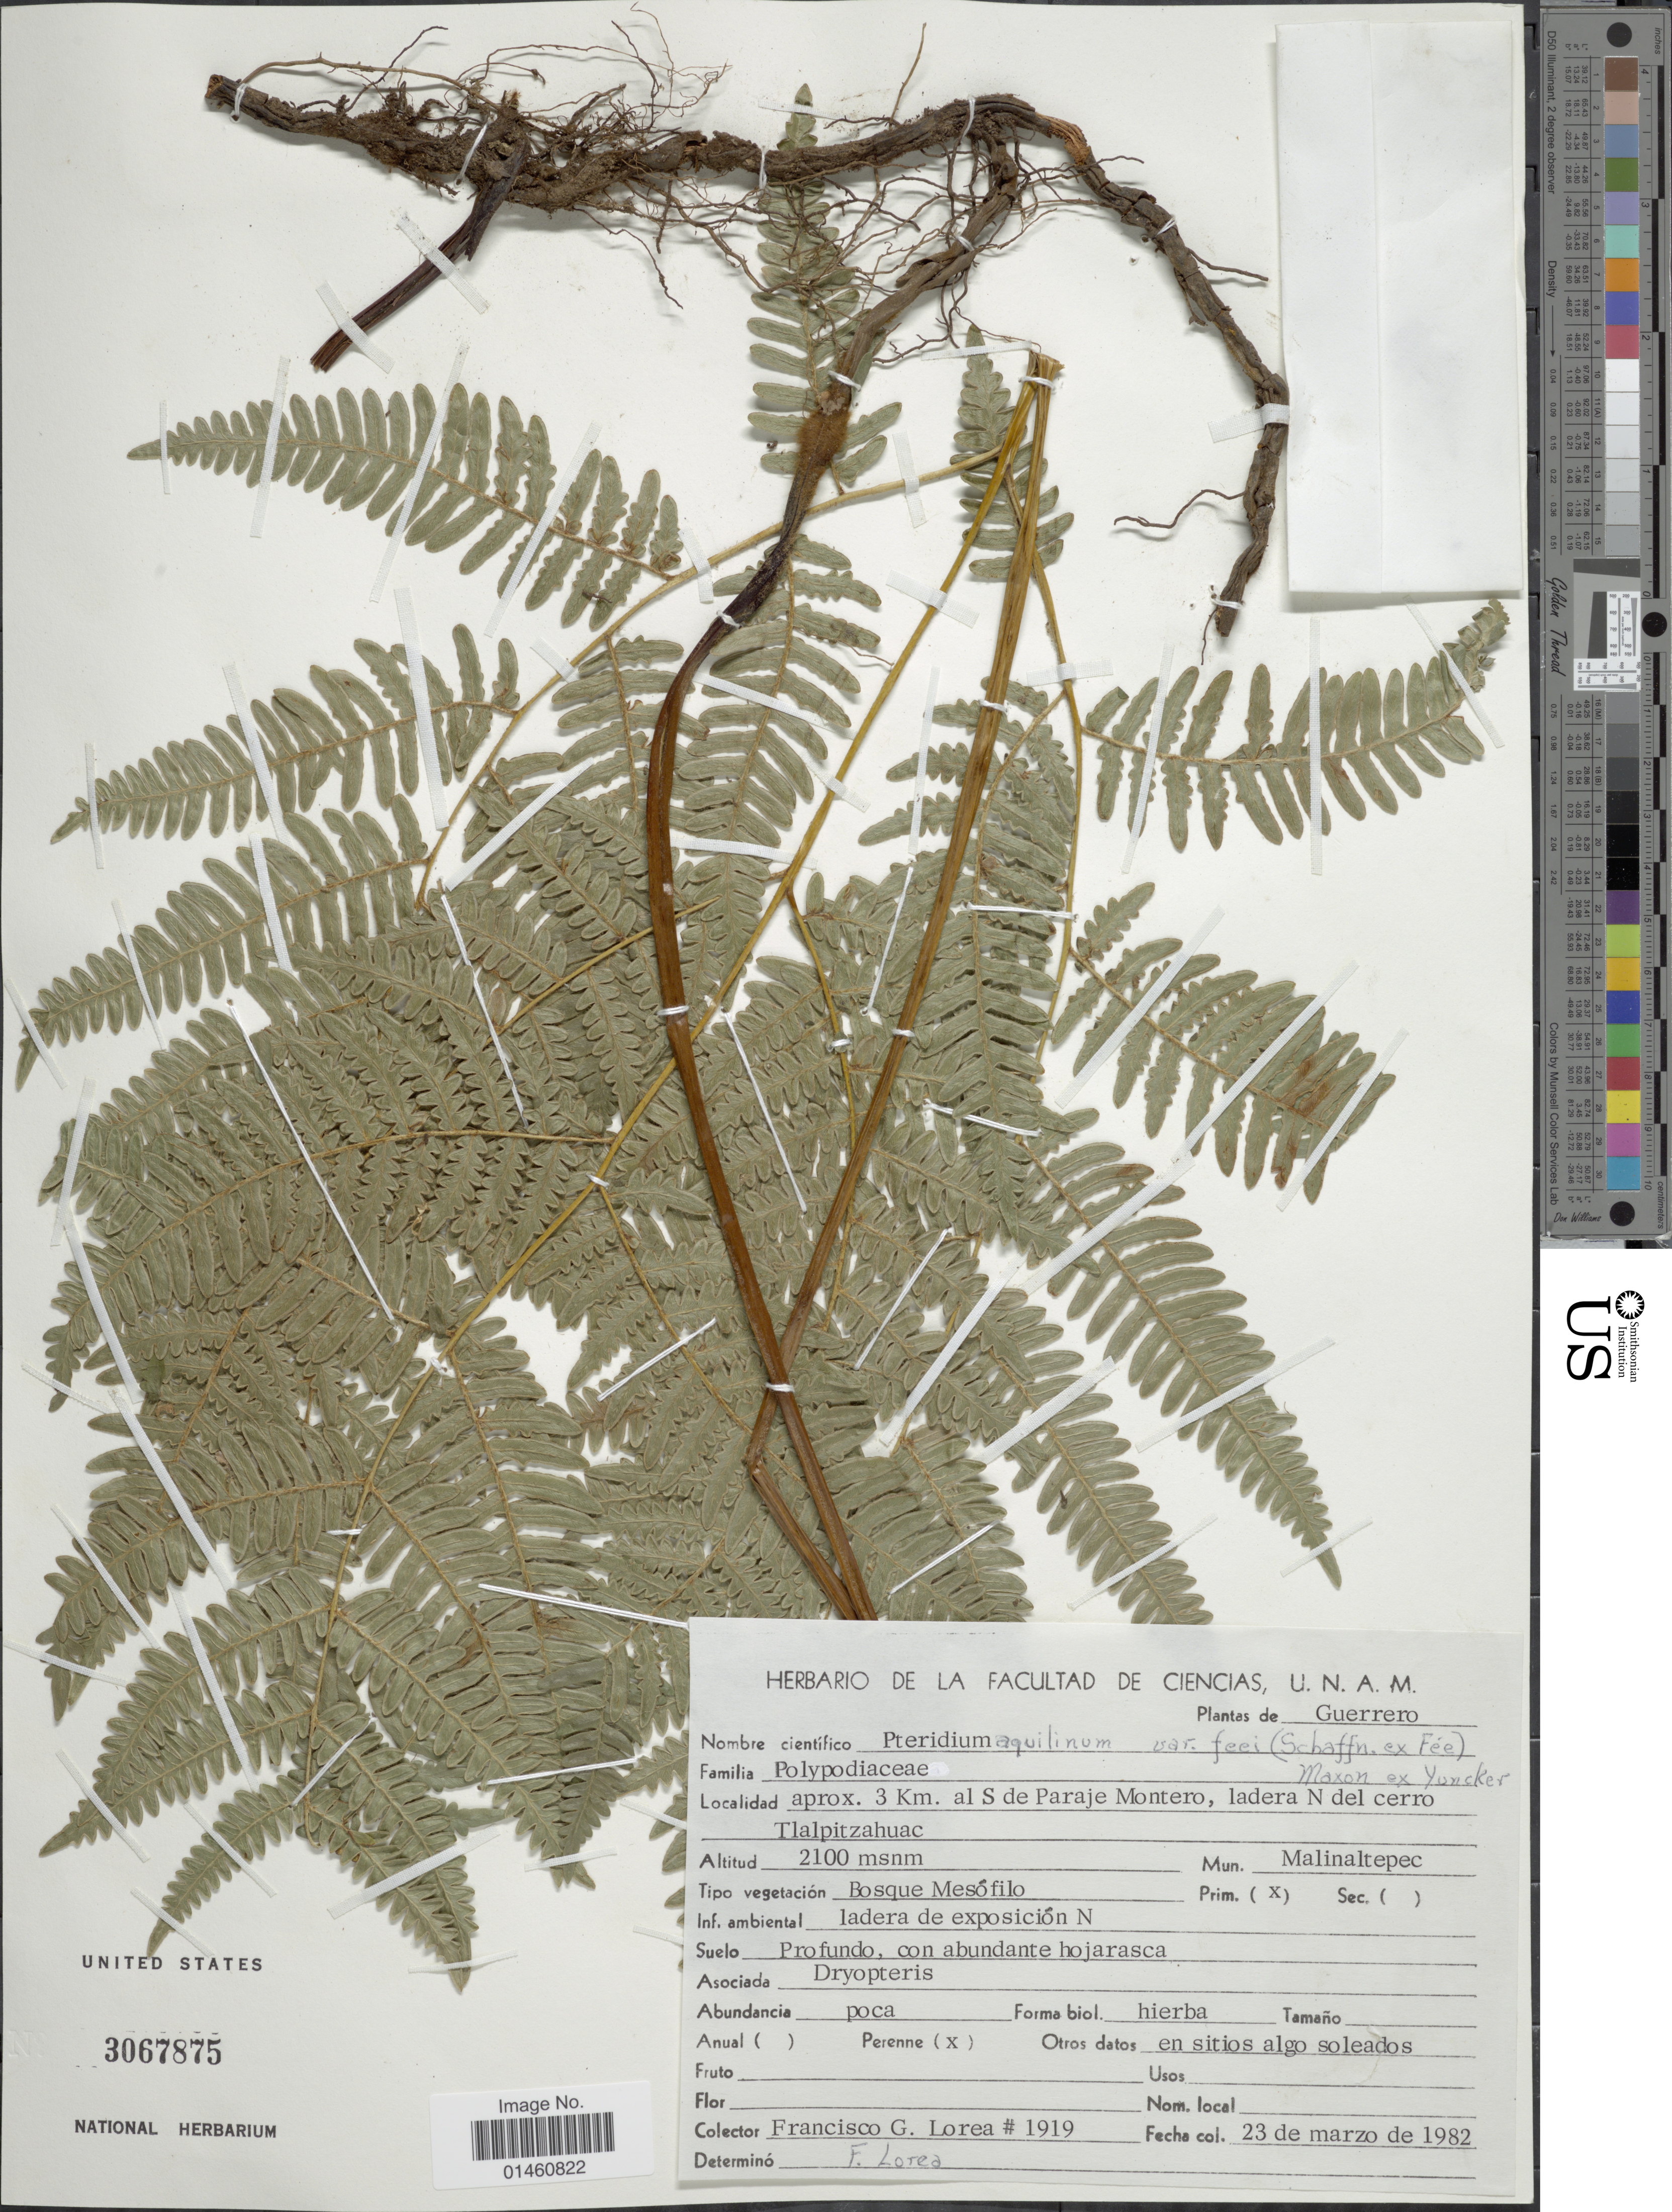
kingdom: Plantae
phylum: Tracheophyta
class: Polypodiopsida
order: Polypodiales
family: Dennstaedtiaceae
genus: Pteridium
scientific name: Pteridium aquilinum var. feei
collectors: F. Lorea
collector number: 1919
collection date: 1982-03-23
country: Mexico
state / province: Guerrero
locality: Aprox. 3 Km. al S. de Paraje Montero, ladera N del cerro Tlalpitzahuac, Mun. Malinaltepec, ladero de exposición N.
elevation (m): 2100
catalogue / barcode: US 3067875